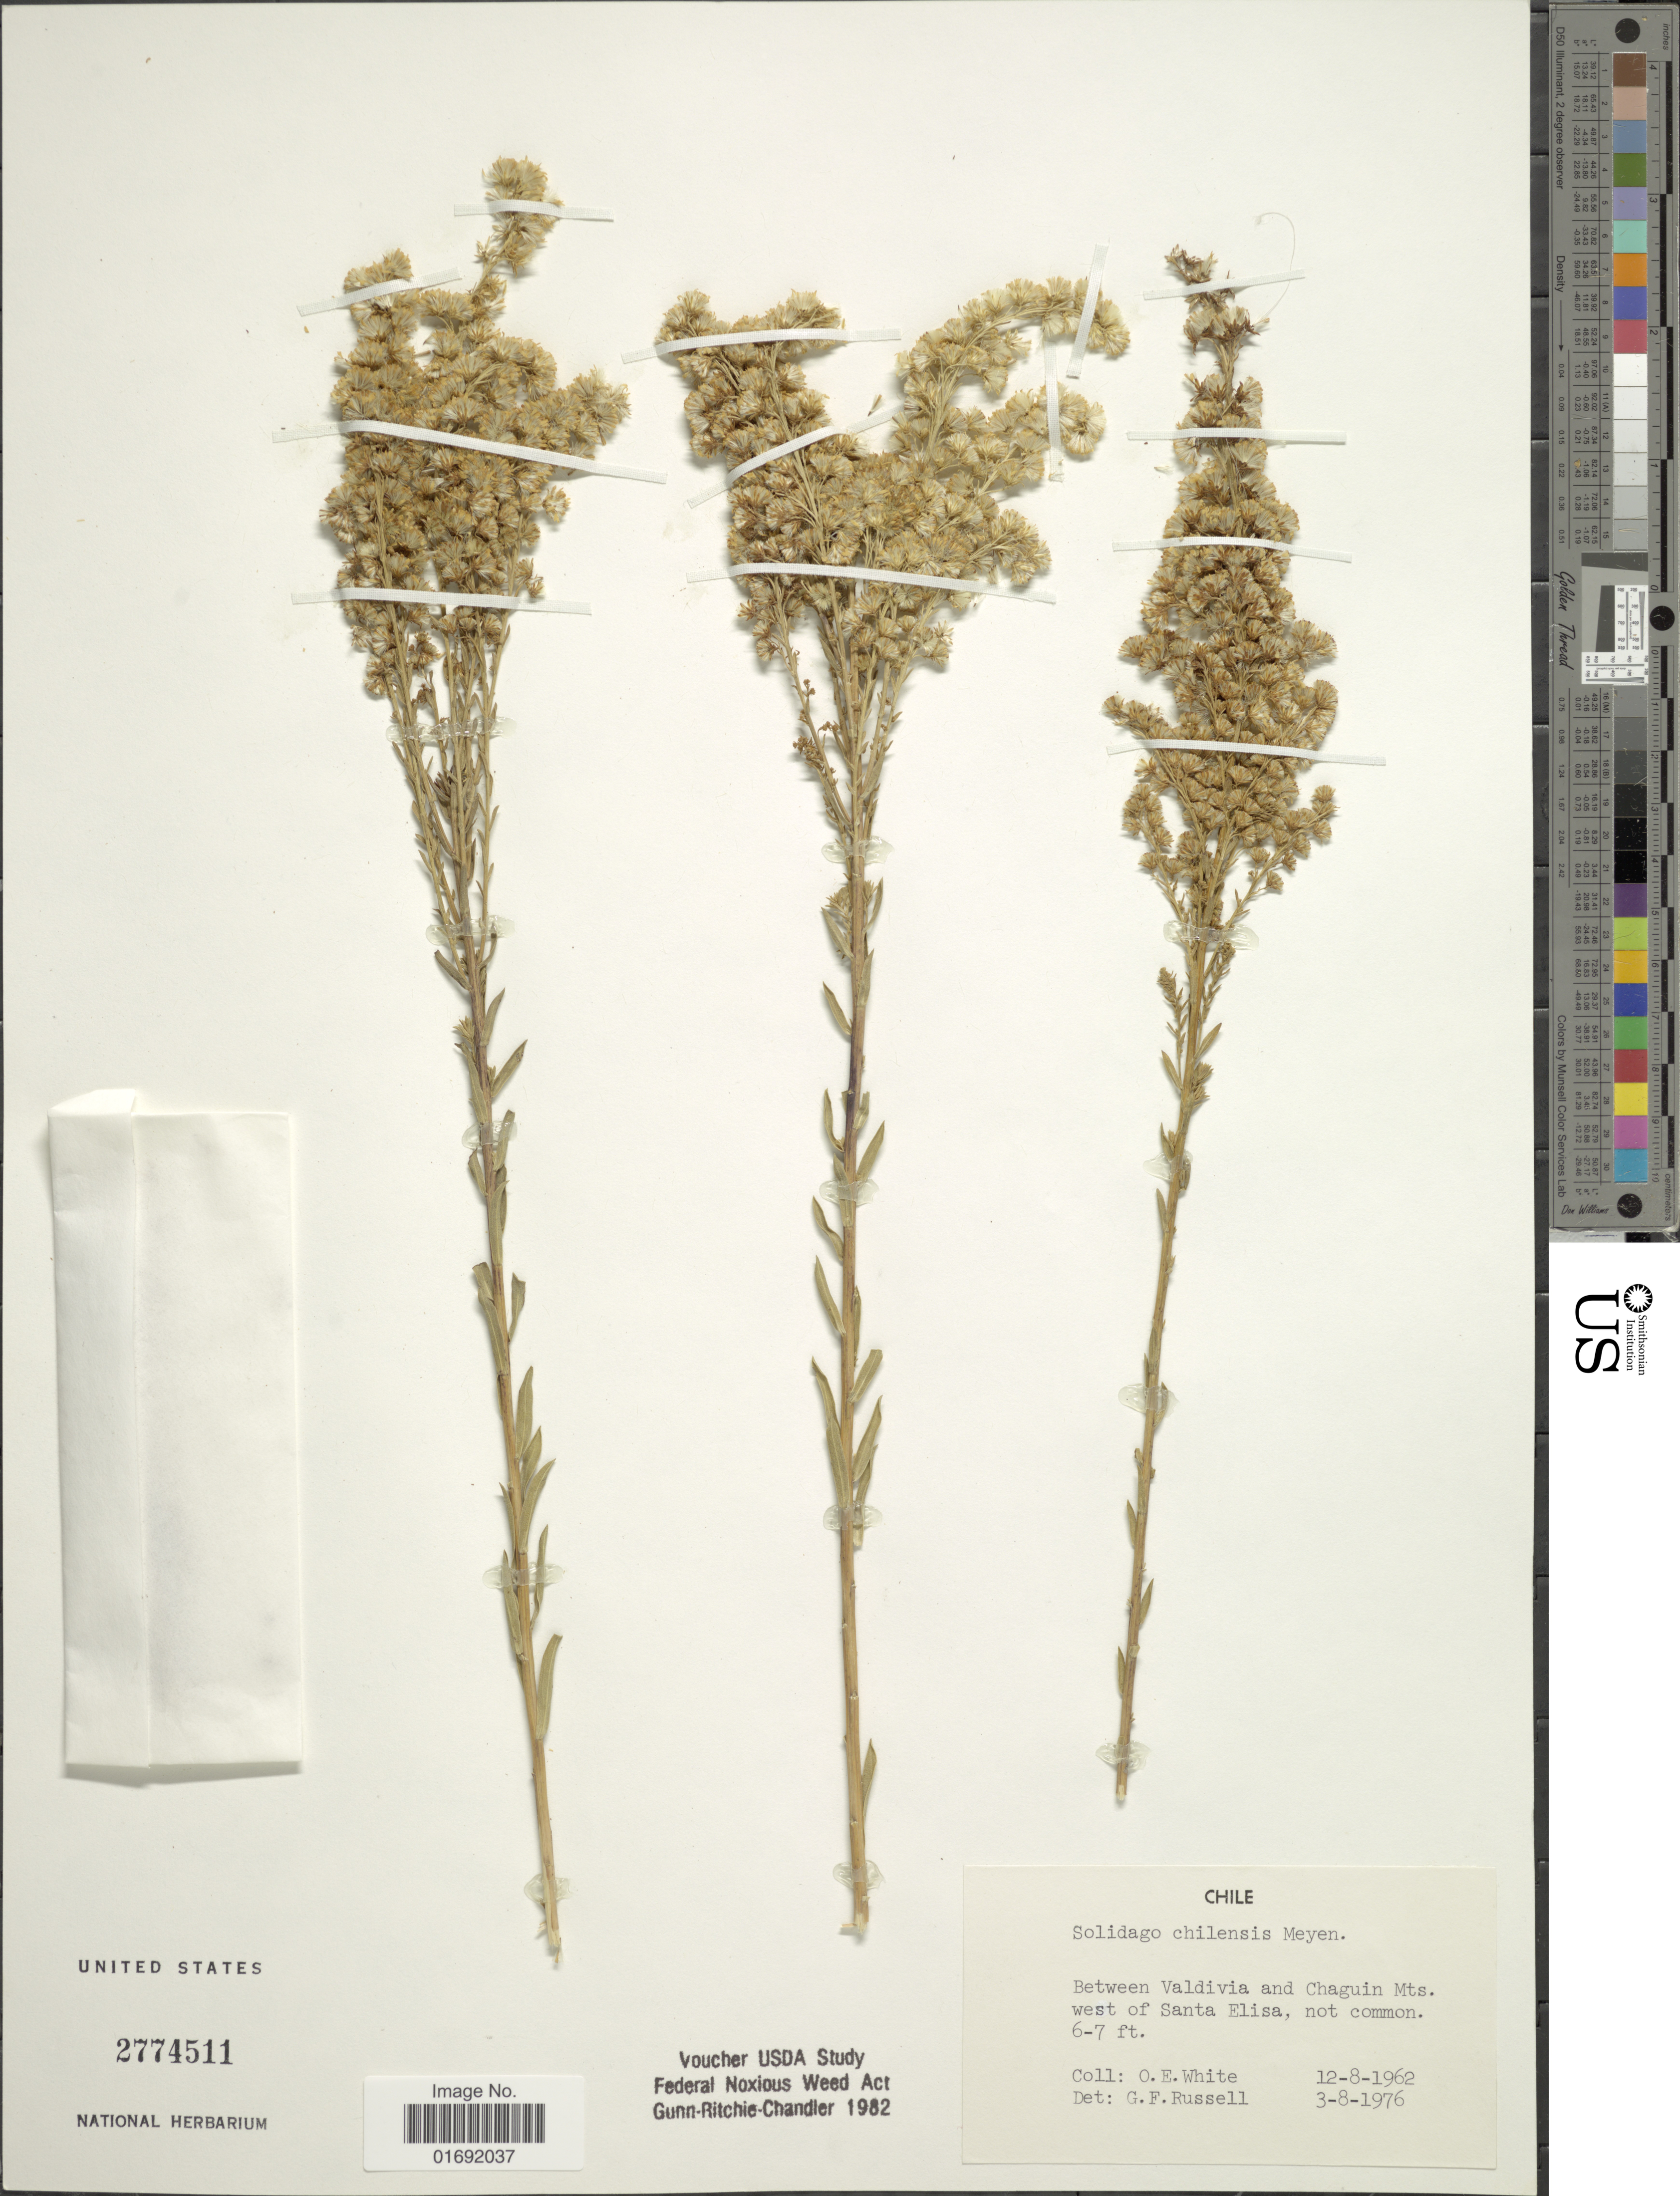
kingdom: Plantae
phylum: Tracheophyta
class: Magnoliopsida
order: Asterales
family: Asteraceae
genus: Solidago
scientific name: Solidago chilensis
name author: Meyen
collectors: O. E. White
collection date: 1962-08-12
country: Chile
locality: Between Valdivia and Chaguin Mts. west of Santa Elisa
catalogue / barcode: US 2774511